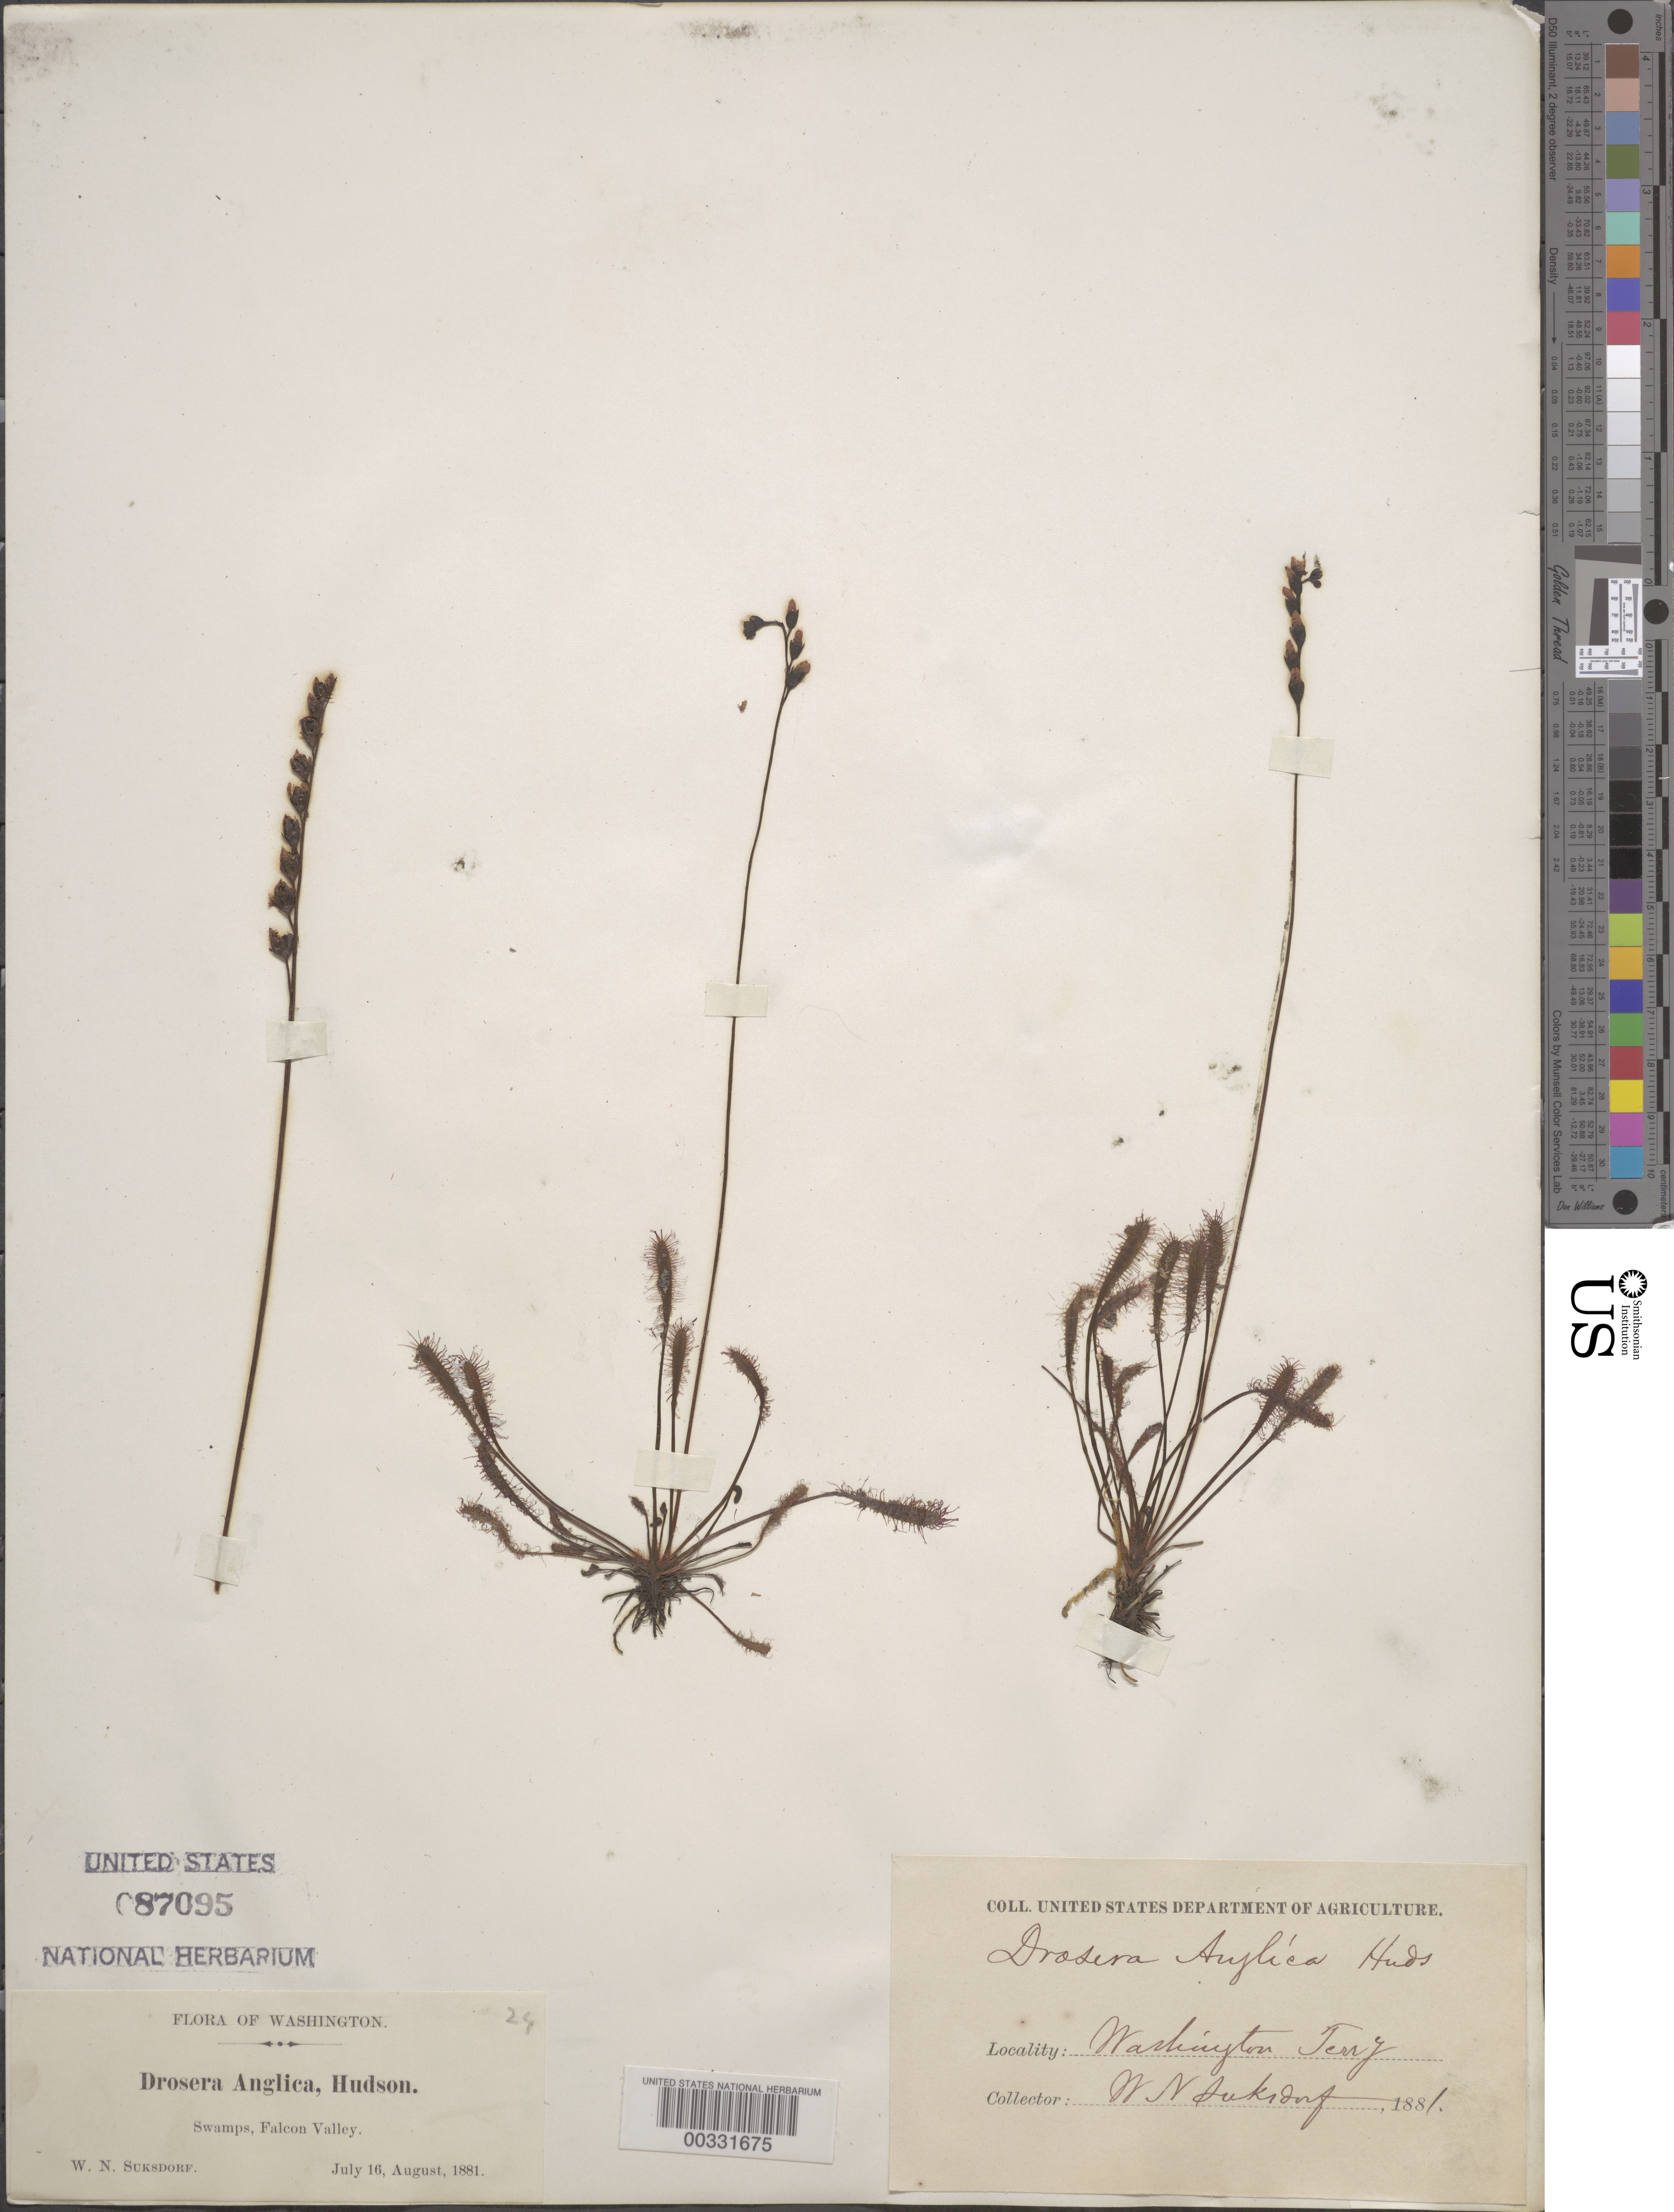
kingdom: Plantae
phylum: Tracheophyta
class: Magnoliopsida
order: Caryophyllales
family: Droseraceae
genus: Drosera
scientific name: Drosera anglica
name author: Huds.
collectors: W. N. Suksdorf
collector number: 29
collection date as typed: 15 Jul 1881 and -- Aug 1881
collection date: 1881-07-15,1881-08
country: United States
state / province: Washington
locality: Falcon valley, washington ferry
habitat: Swamps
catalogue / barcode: US 87095